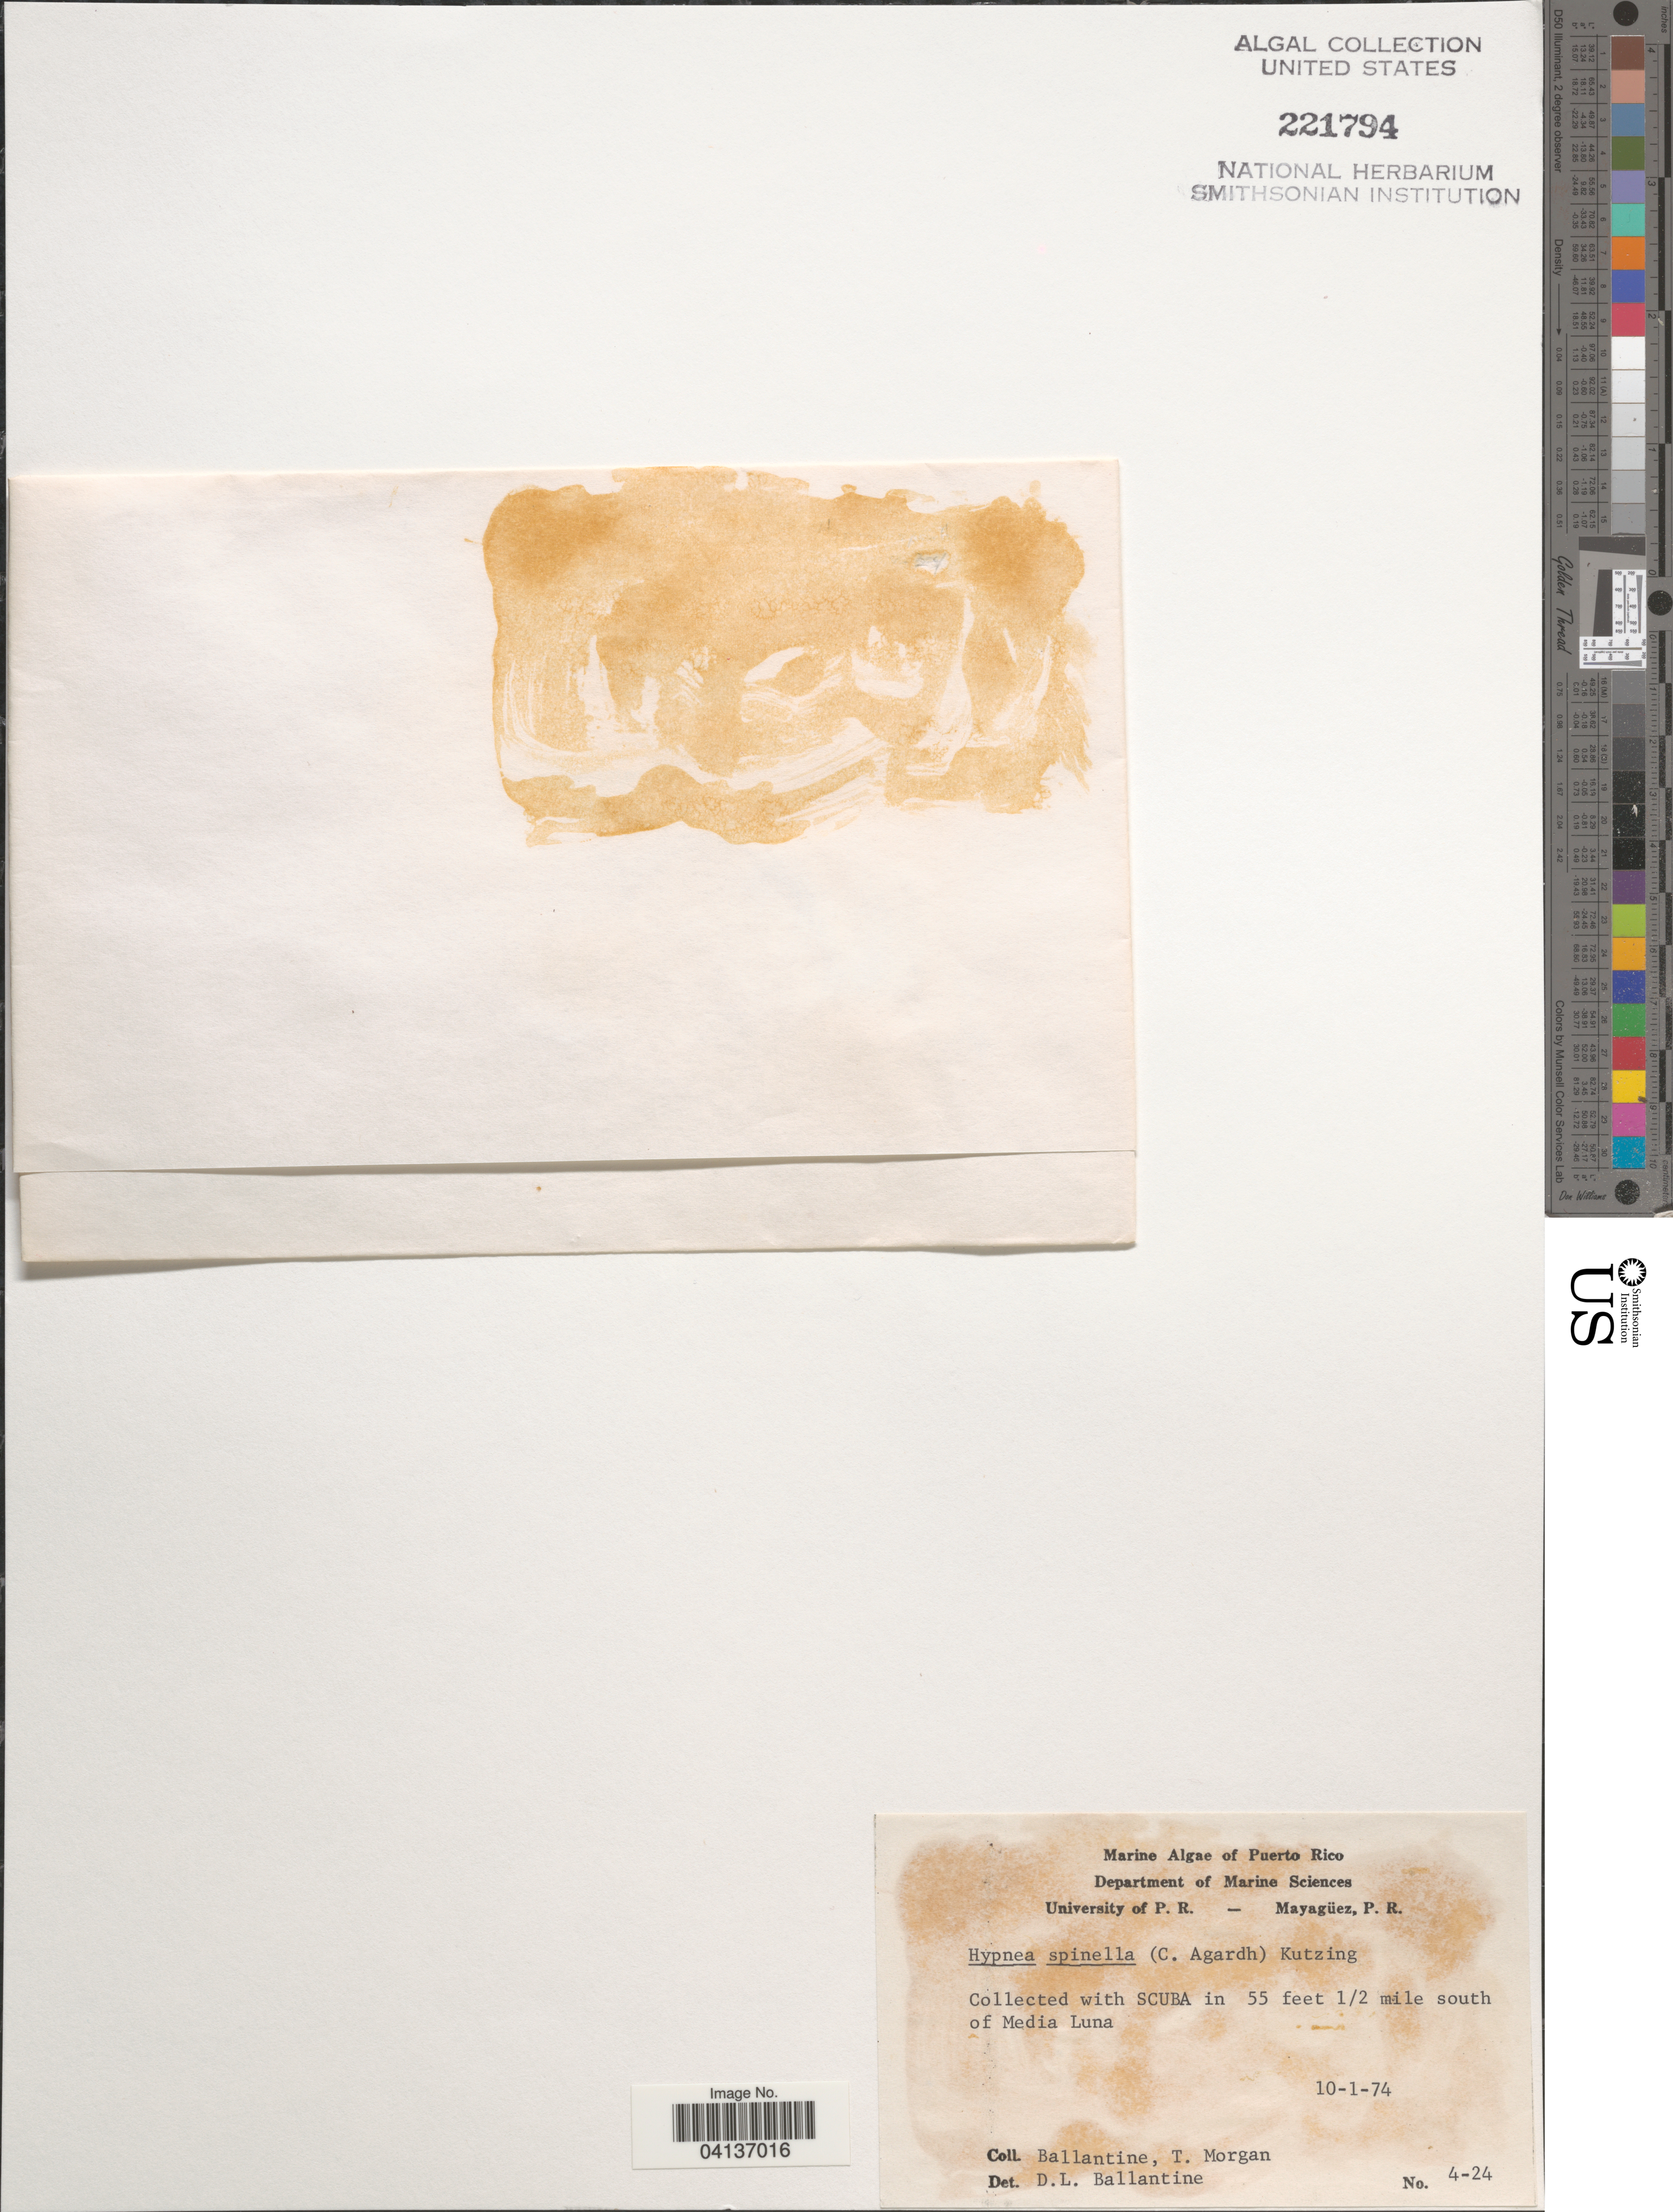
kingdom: Plantae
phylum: Rhodophyta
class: Florideophyceae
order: Gigartinales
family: Cystocloniaceae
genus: Hypnea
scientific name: Hypnea spinella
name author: (C. Agardh) Kütz.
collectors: Ballantine, -- & T. Morgan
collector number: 4-24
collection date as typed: Transcribed d/m/y: 10/1/74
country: Puerto Rico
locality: Collected with SCUBA in 55 feet 1/2 mile south of Media Luna.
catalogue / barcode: US 221794